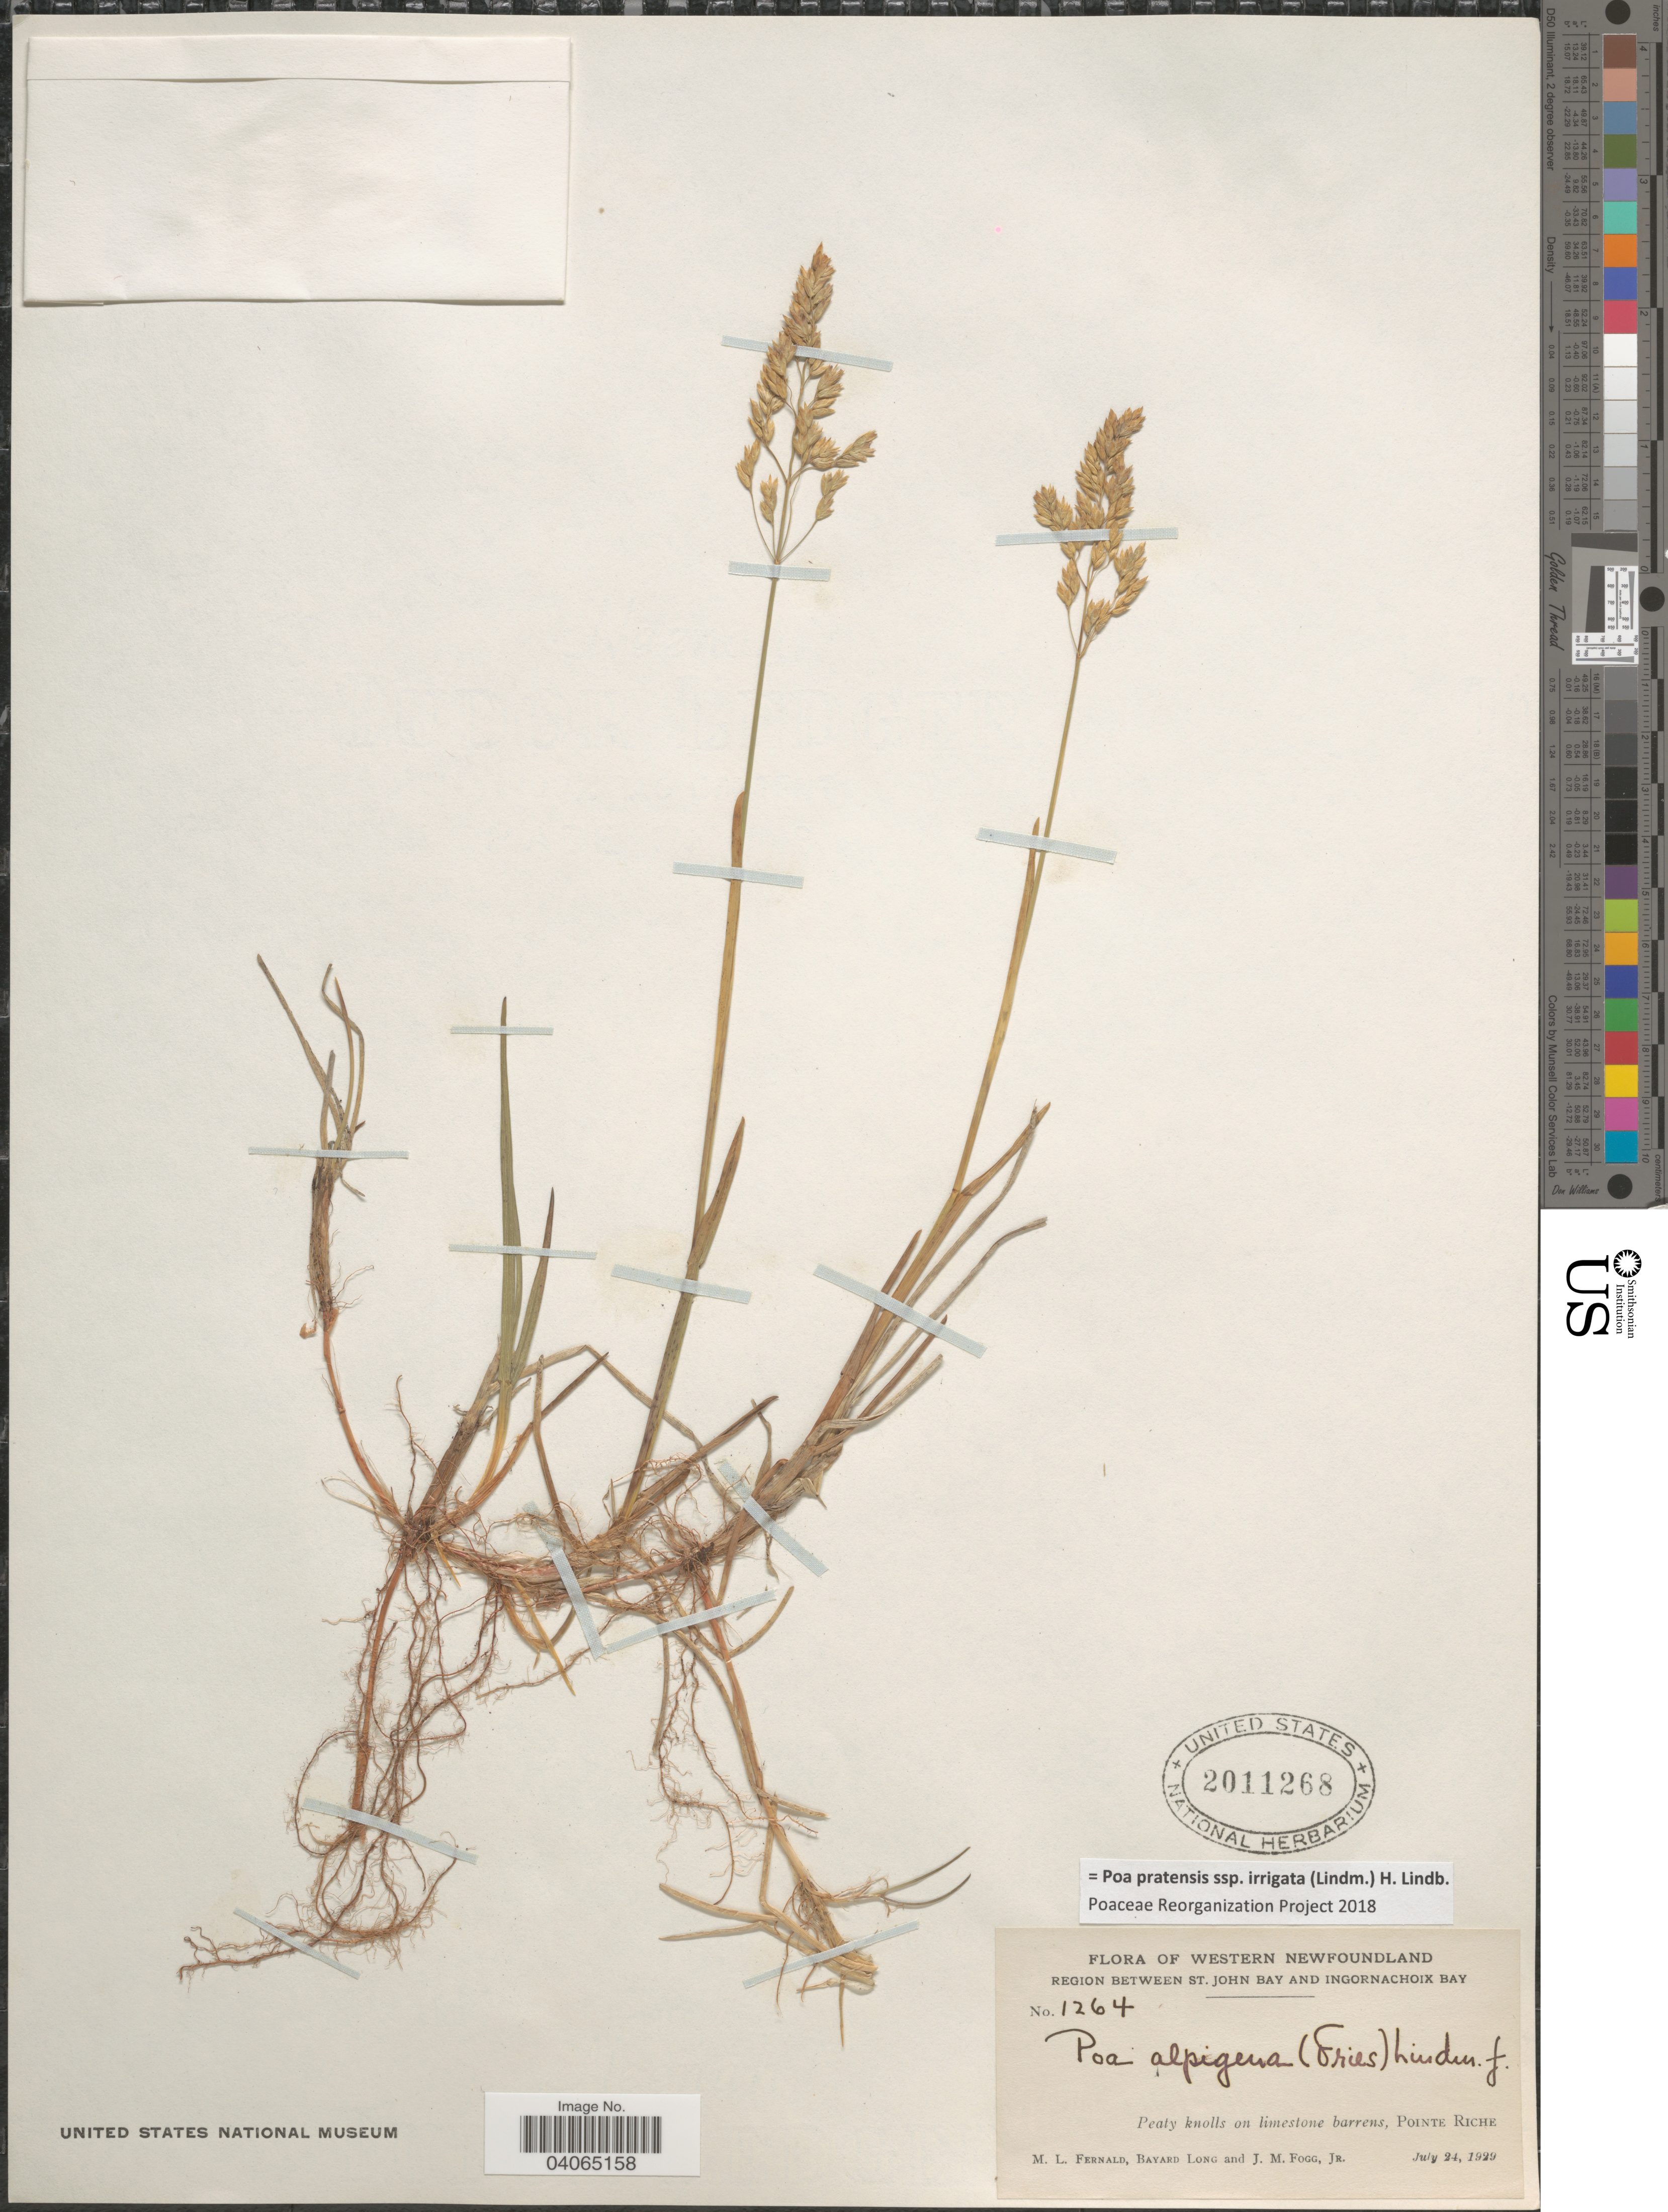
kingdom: Plantae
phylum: Tracheophyta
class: Liliopsida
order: Poales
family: Poaceae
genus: Poa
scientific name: Poa pratensis subsp. irrigata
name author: (Lindm.) H. Lindb.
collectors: M. L. Fernald, B. Long & J. Fogg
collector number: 1264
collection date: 1929-07-24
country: Canada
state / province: Newfoundland and Labrador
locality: Western Newfoundland. Region between St. John Bay and Ingornachoix Bay. Peaty knolls on limestone barrens, Pointe Riche.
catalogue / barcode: US 2011268